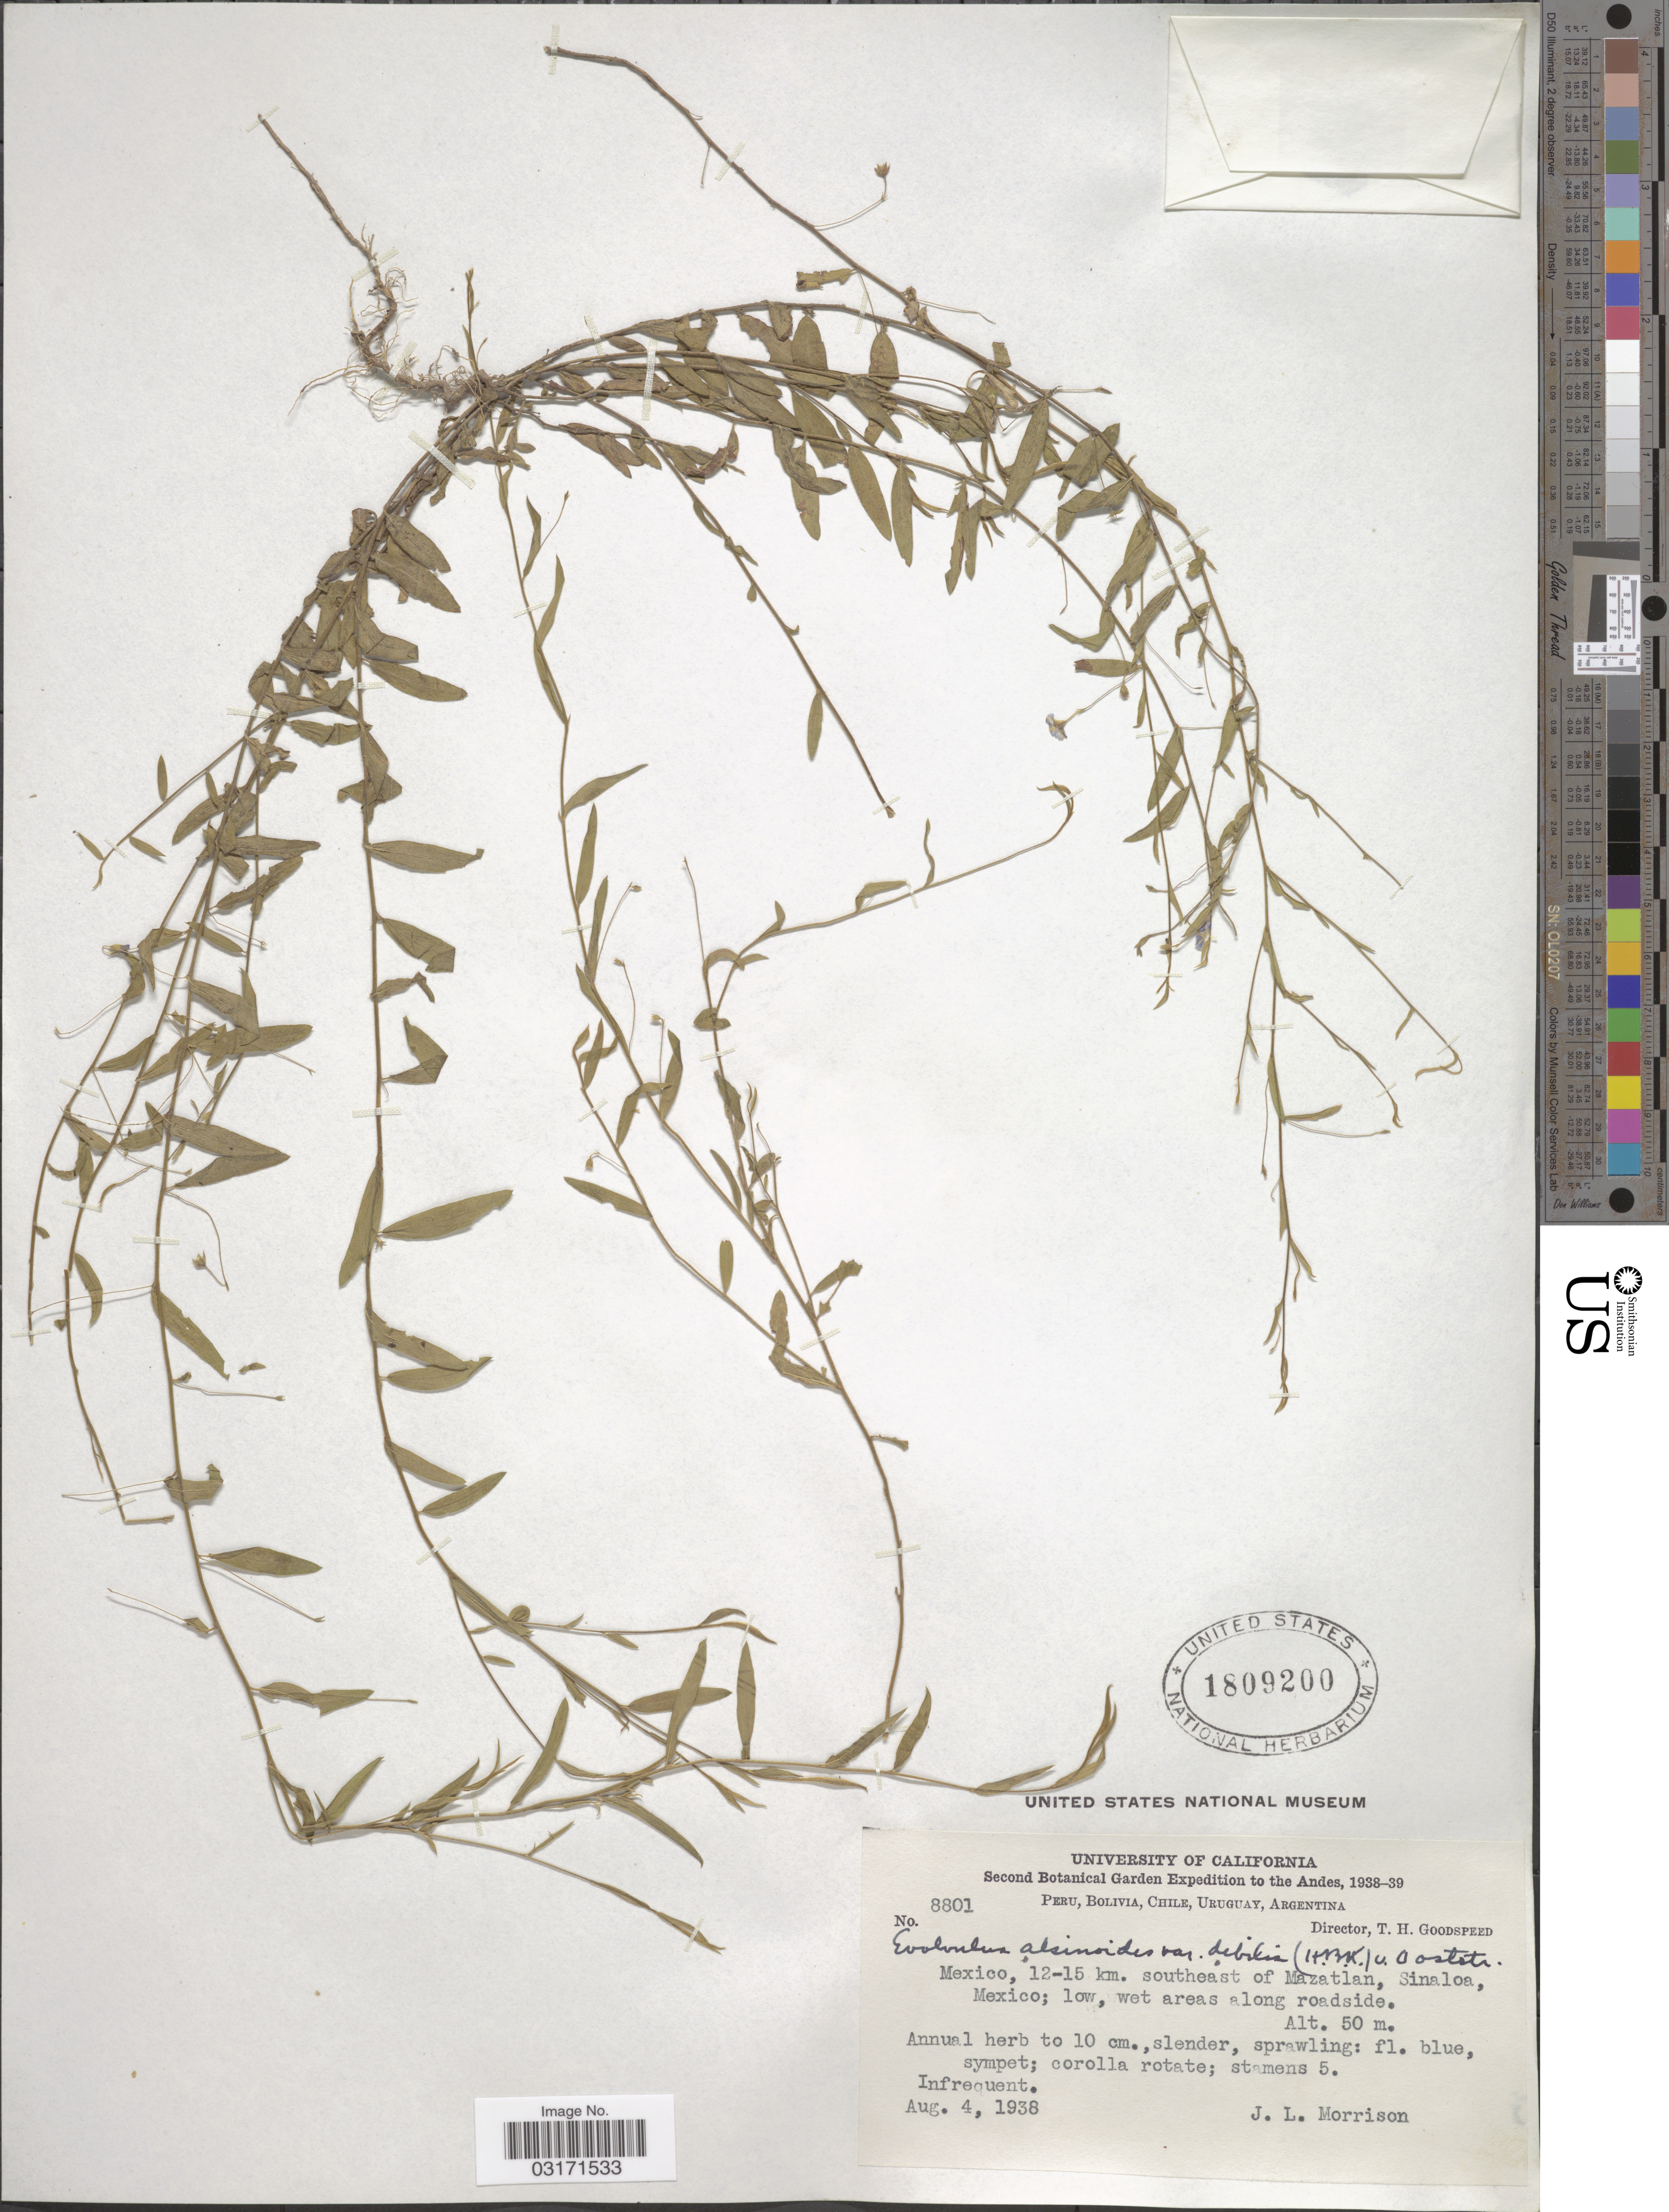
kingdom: Plantae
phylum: Tracheophyta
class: Magnoliopsida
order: Solanales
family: Convolvulaceae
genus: Evolvulus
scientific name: Evolvulus alsinoides var. debilis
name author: (Kunth) Ooststr.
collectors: J. Morrison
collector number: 8801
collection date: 1938-08-04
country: Mexico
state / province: Sinaloa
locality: The Andes, Mexico, 12-15 km. southeast of Mazatlan, Sinaloa, Mexico.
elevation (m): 50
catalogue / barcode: US 1809200